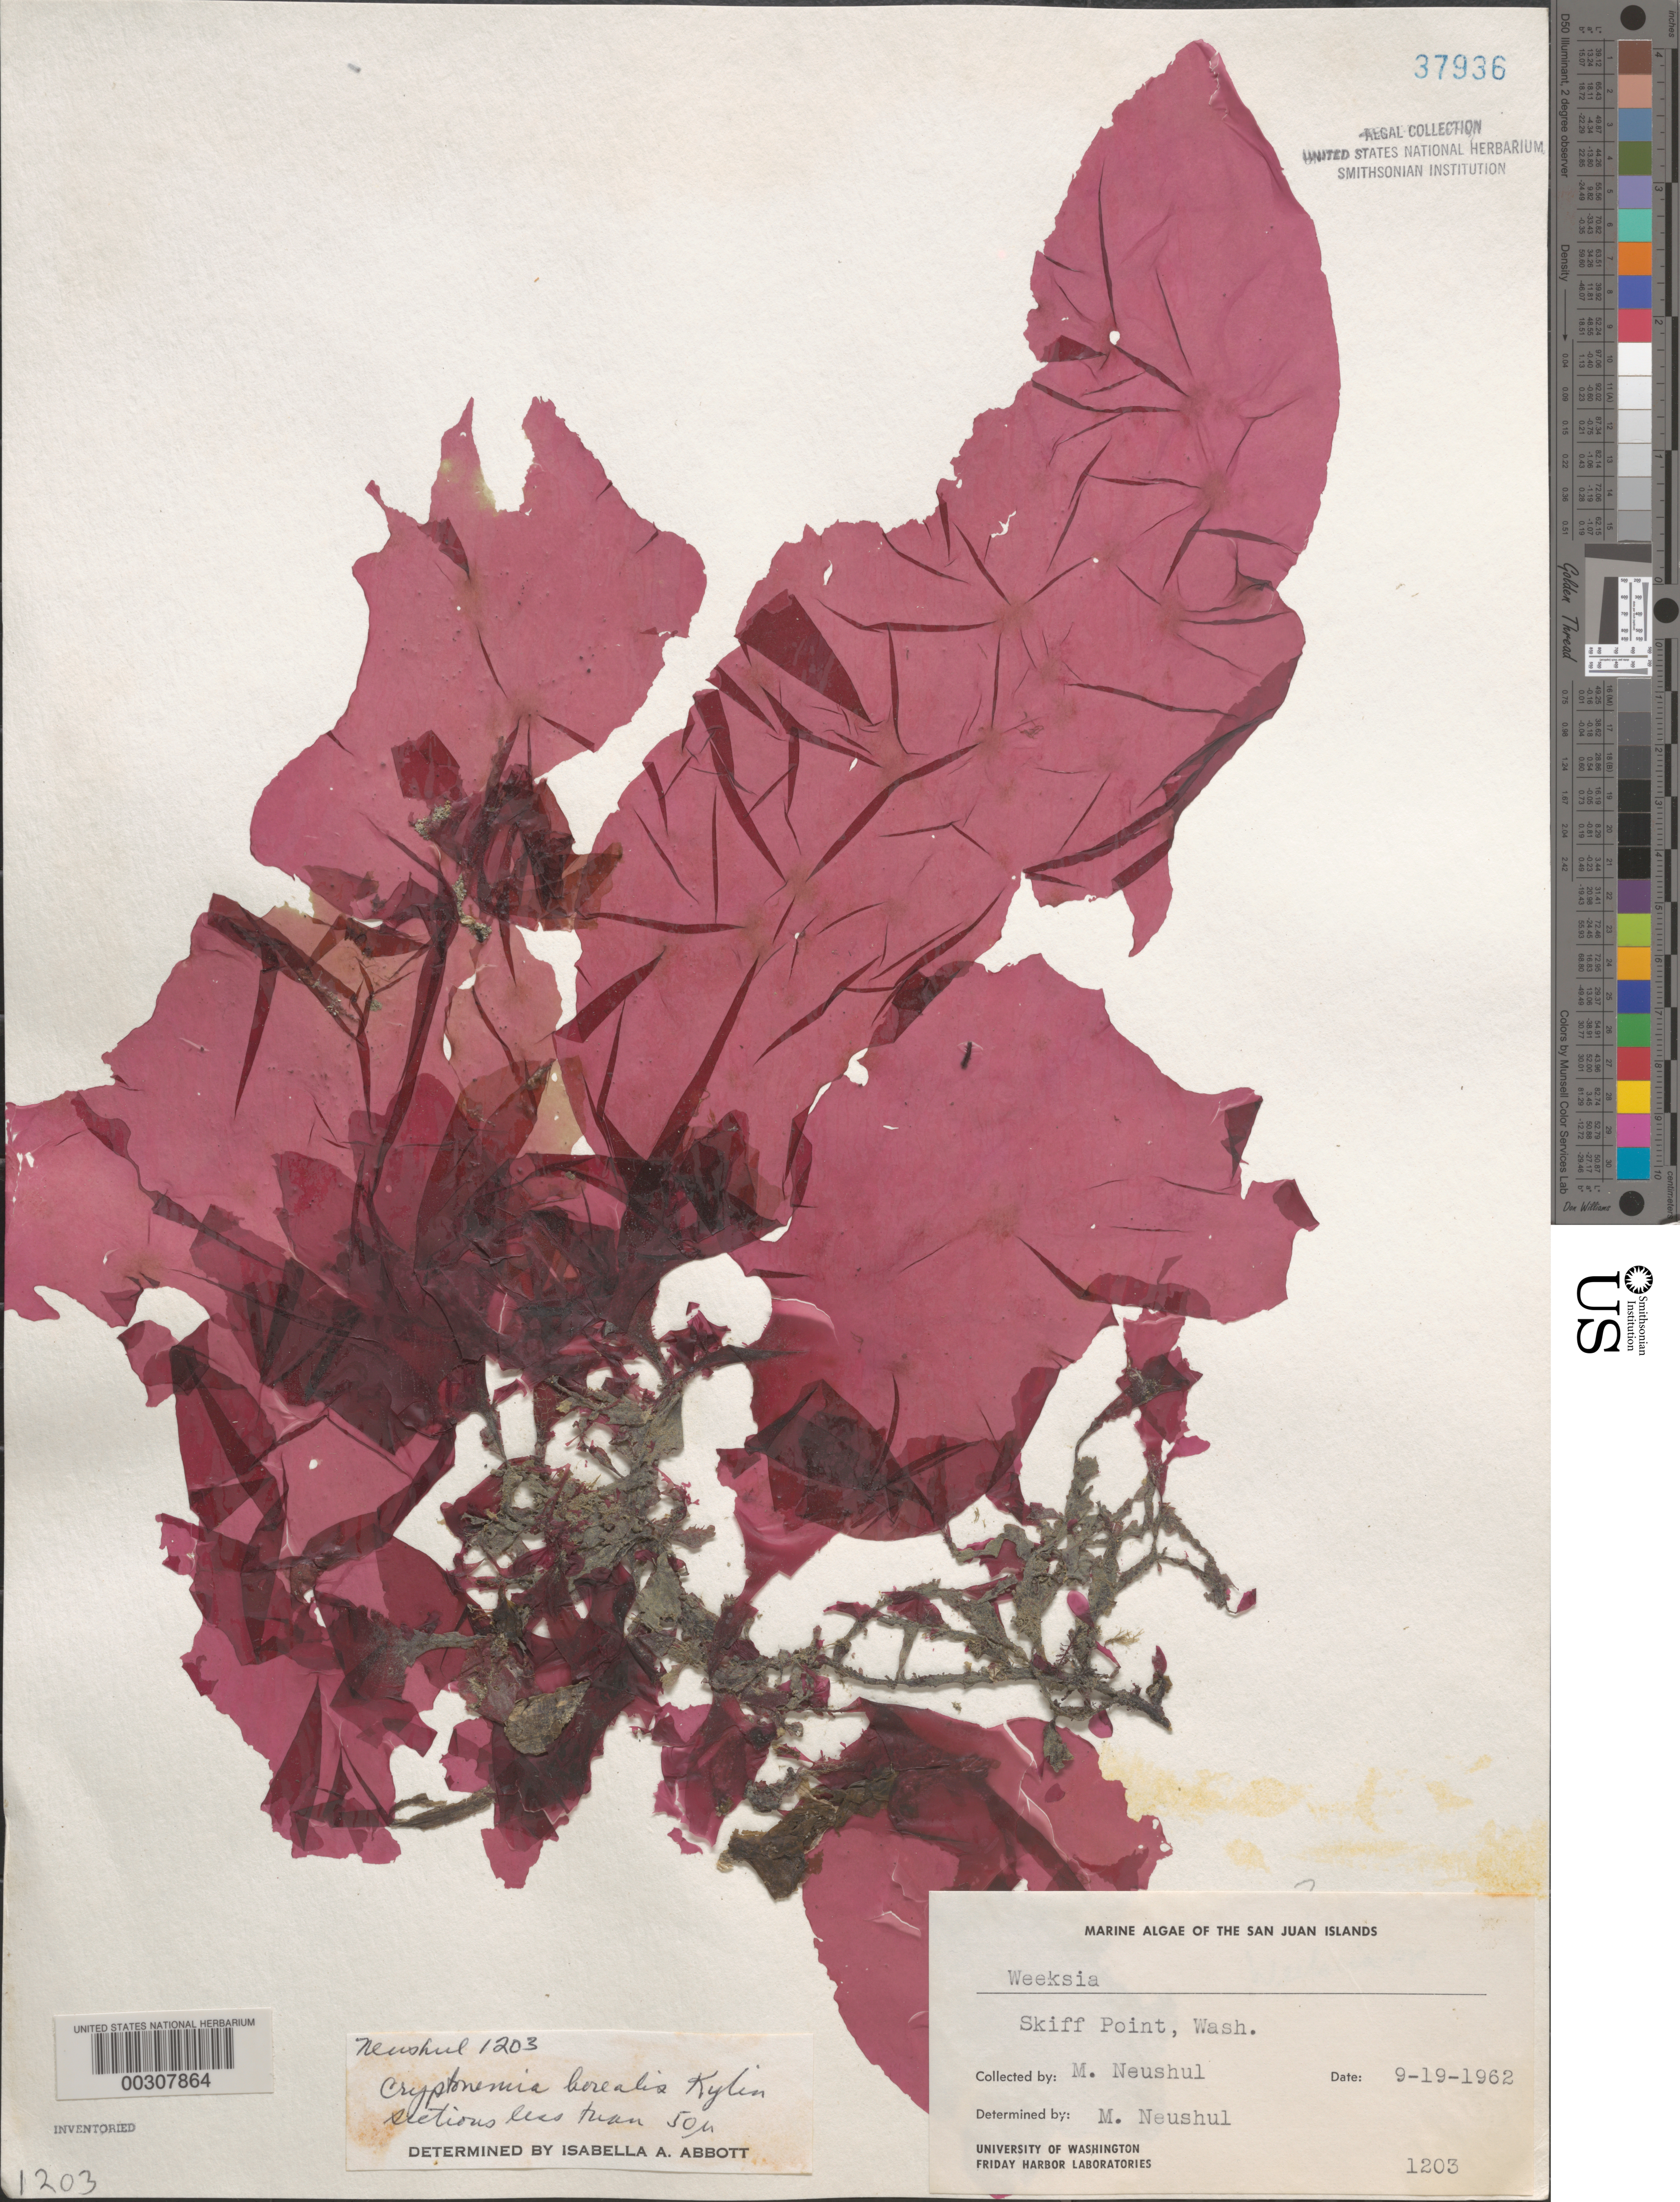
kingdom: Plantae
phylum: Rhodophyta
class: Florideophyceae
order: Halymeniales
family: Halymeniaceae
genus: Cryptonemia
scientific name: Cryptonemia borealis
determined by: Abbott, Isabella A.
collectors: M. Neushul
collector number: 1203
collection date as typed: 19 Sep 1962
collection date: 1962-09-19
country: United States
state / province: Washington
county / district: San Juan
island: San Juan Island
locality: Skiff Point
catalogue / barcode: US 37936